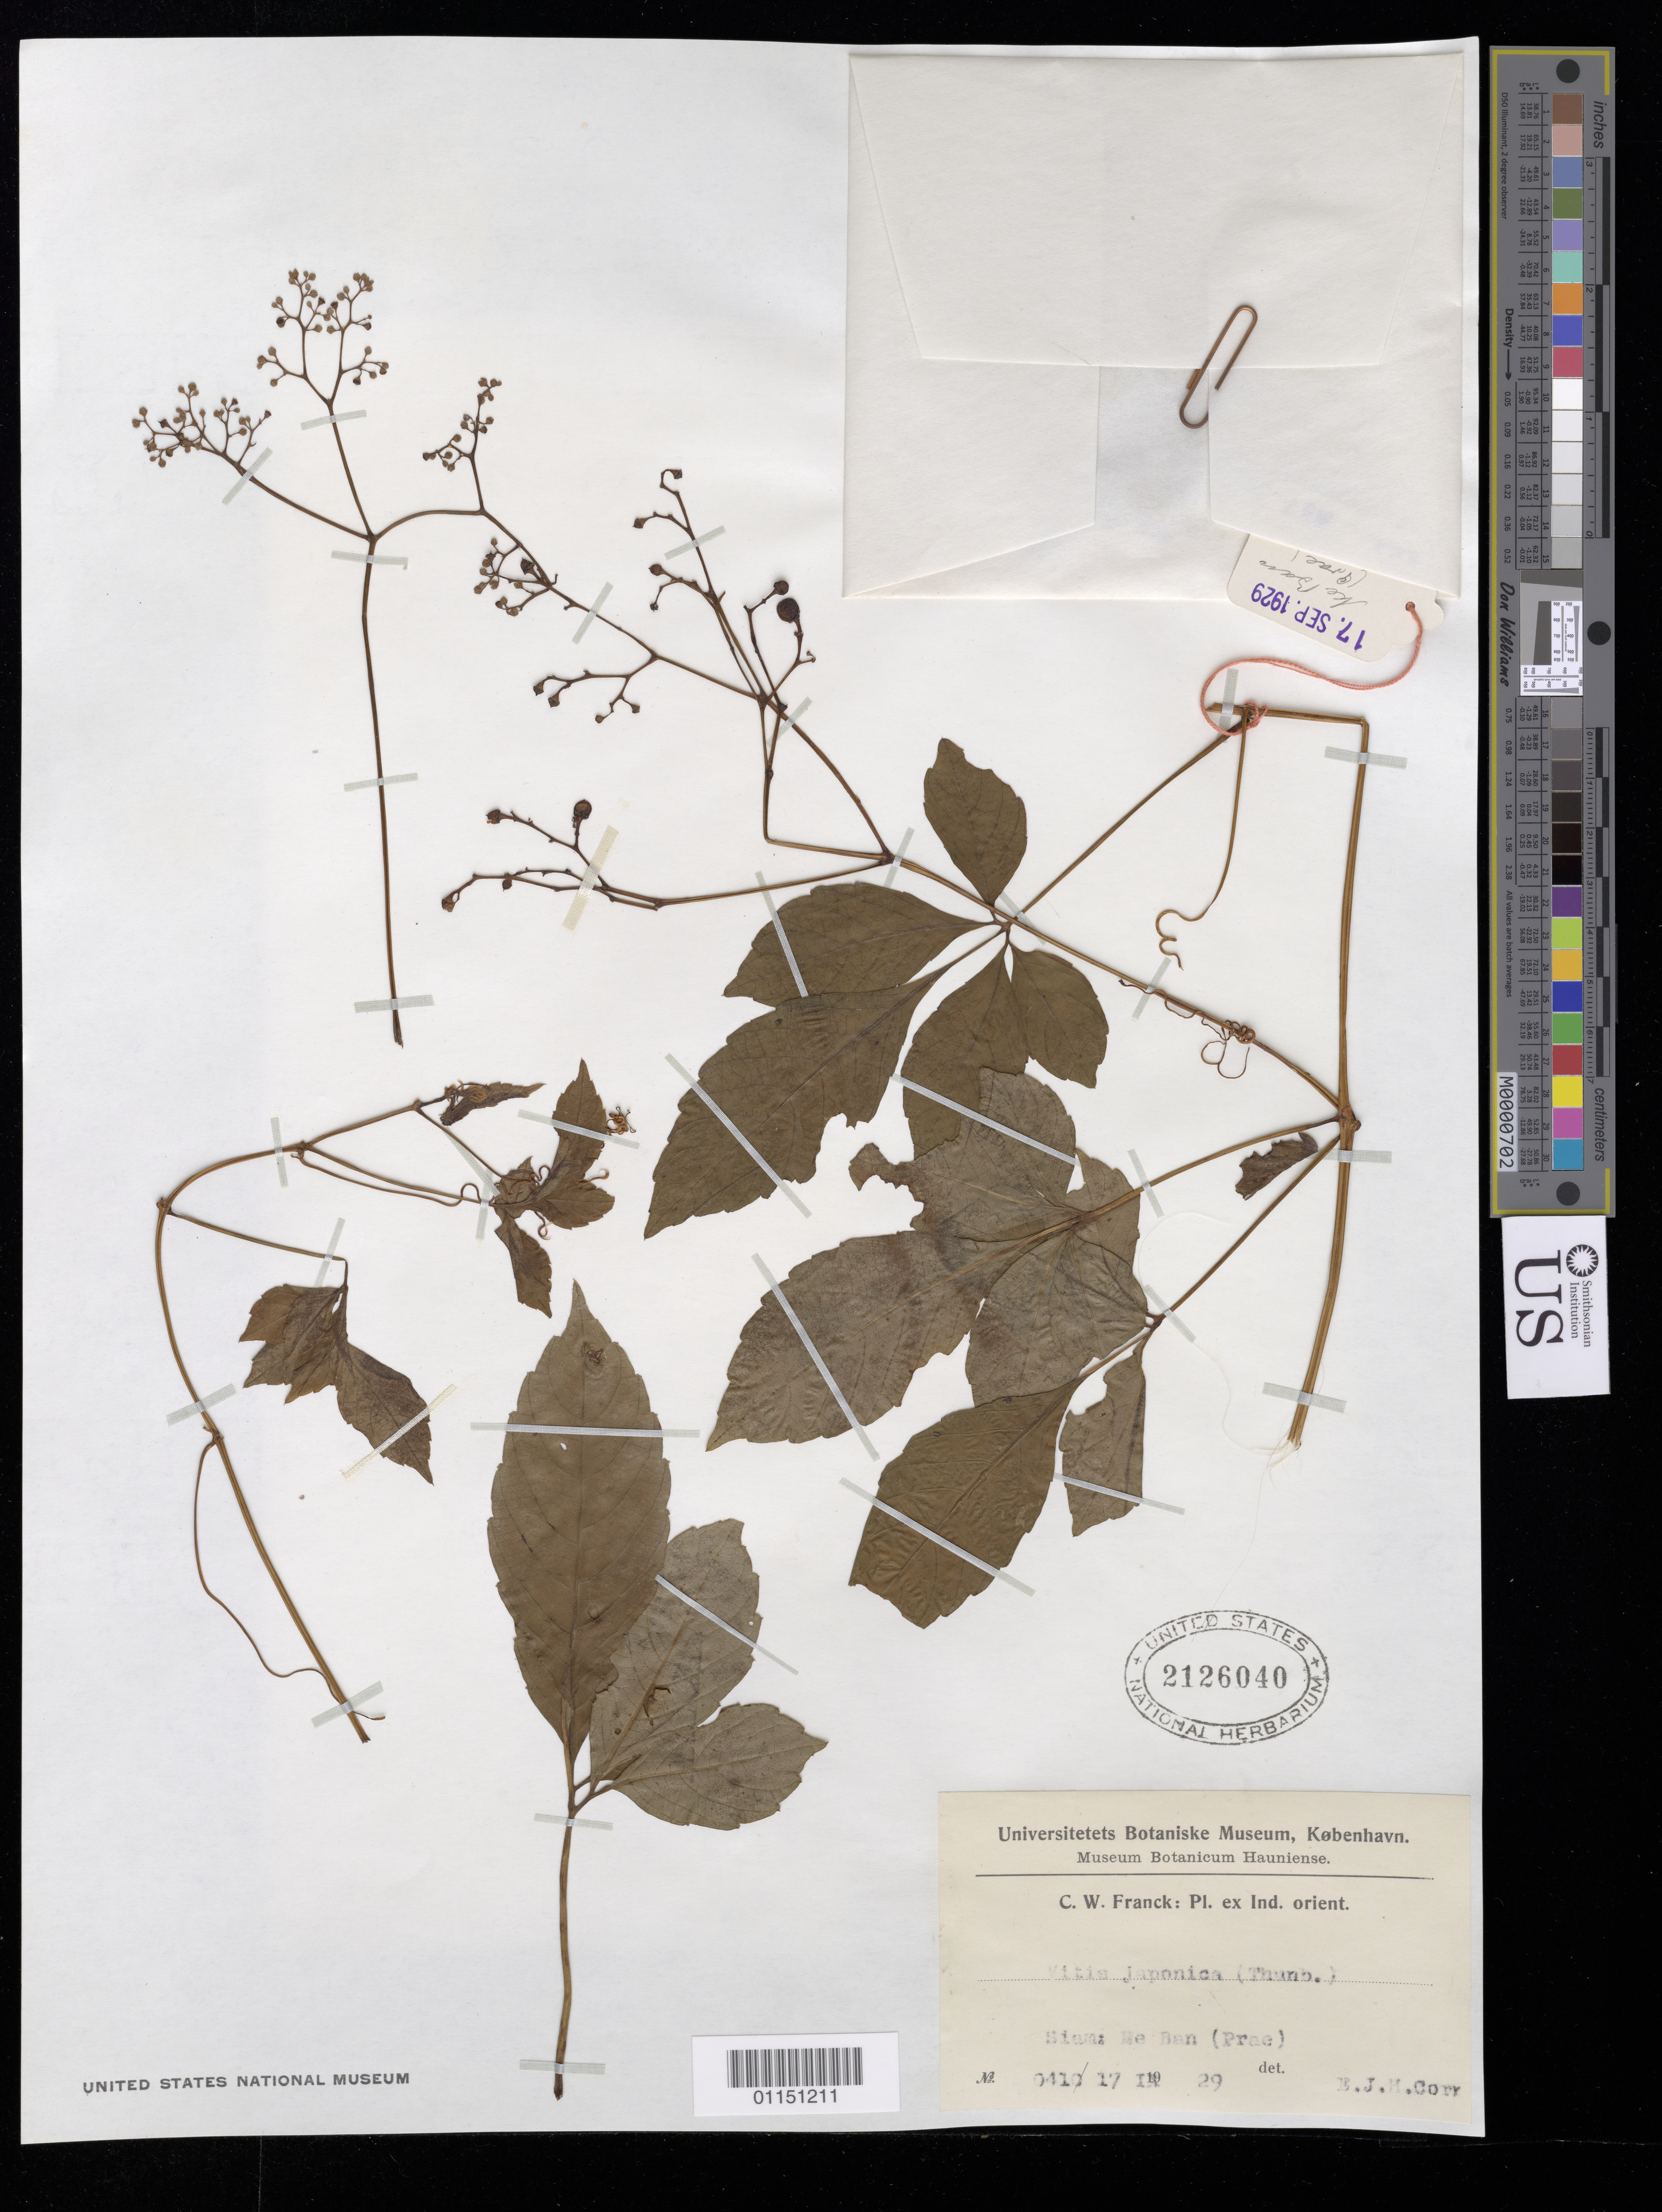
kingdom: Plantae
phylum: Tracheophyta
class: Magnoliopsida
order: Vitales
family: Vitaceae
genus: Vitis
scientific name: Vitis japonica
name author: Thunb.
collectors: C. Franck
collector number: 0410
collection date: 1929-12-17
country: Thailand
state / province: Phrae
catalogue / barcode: US 2126040